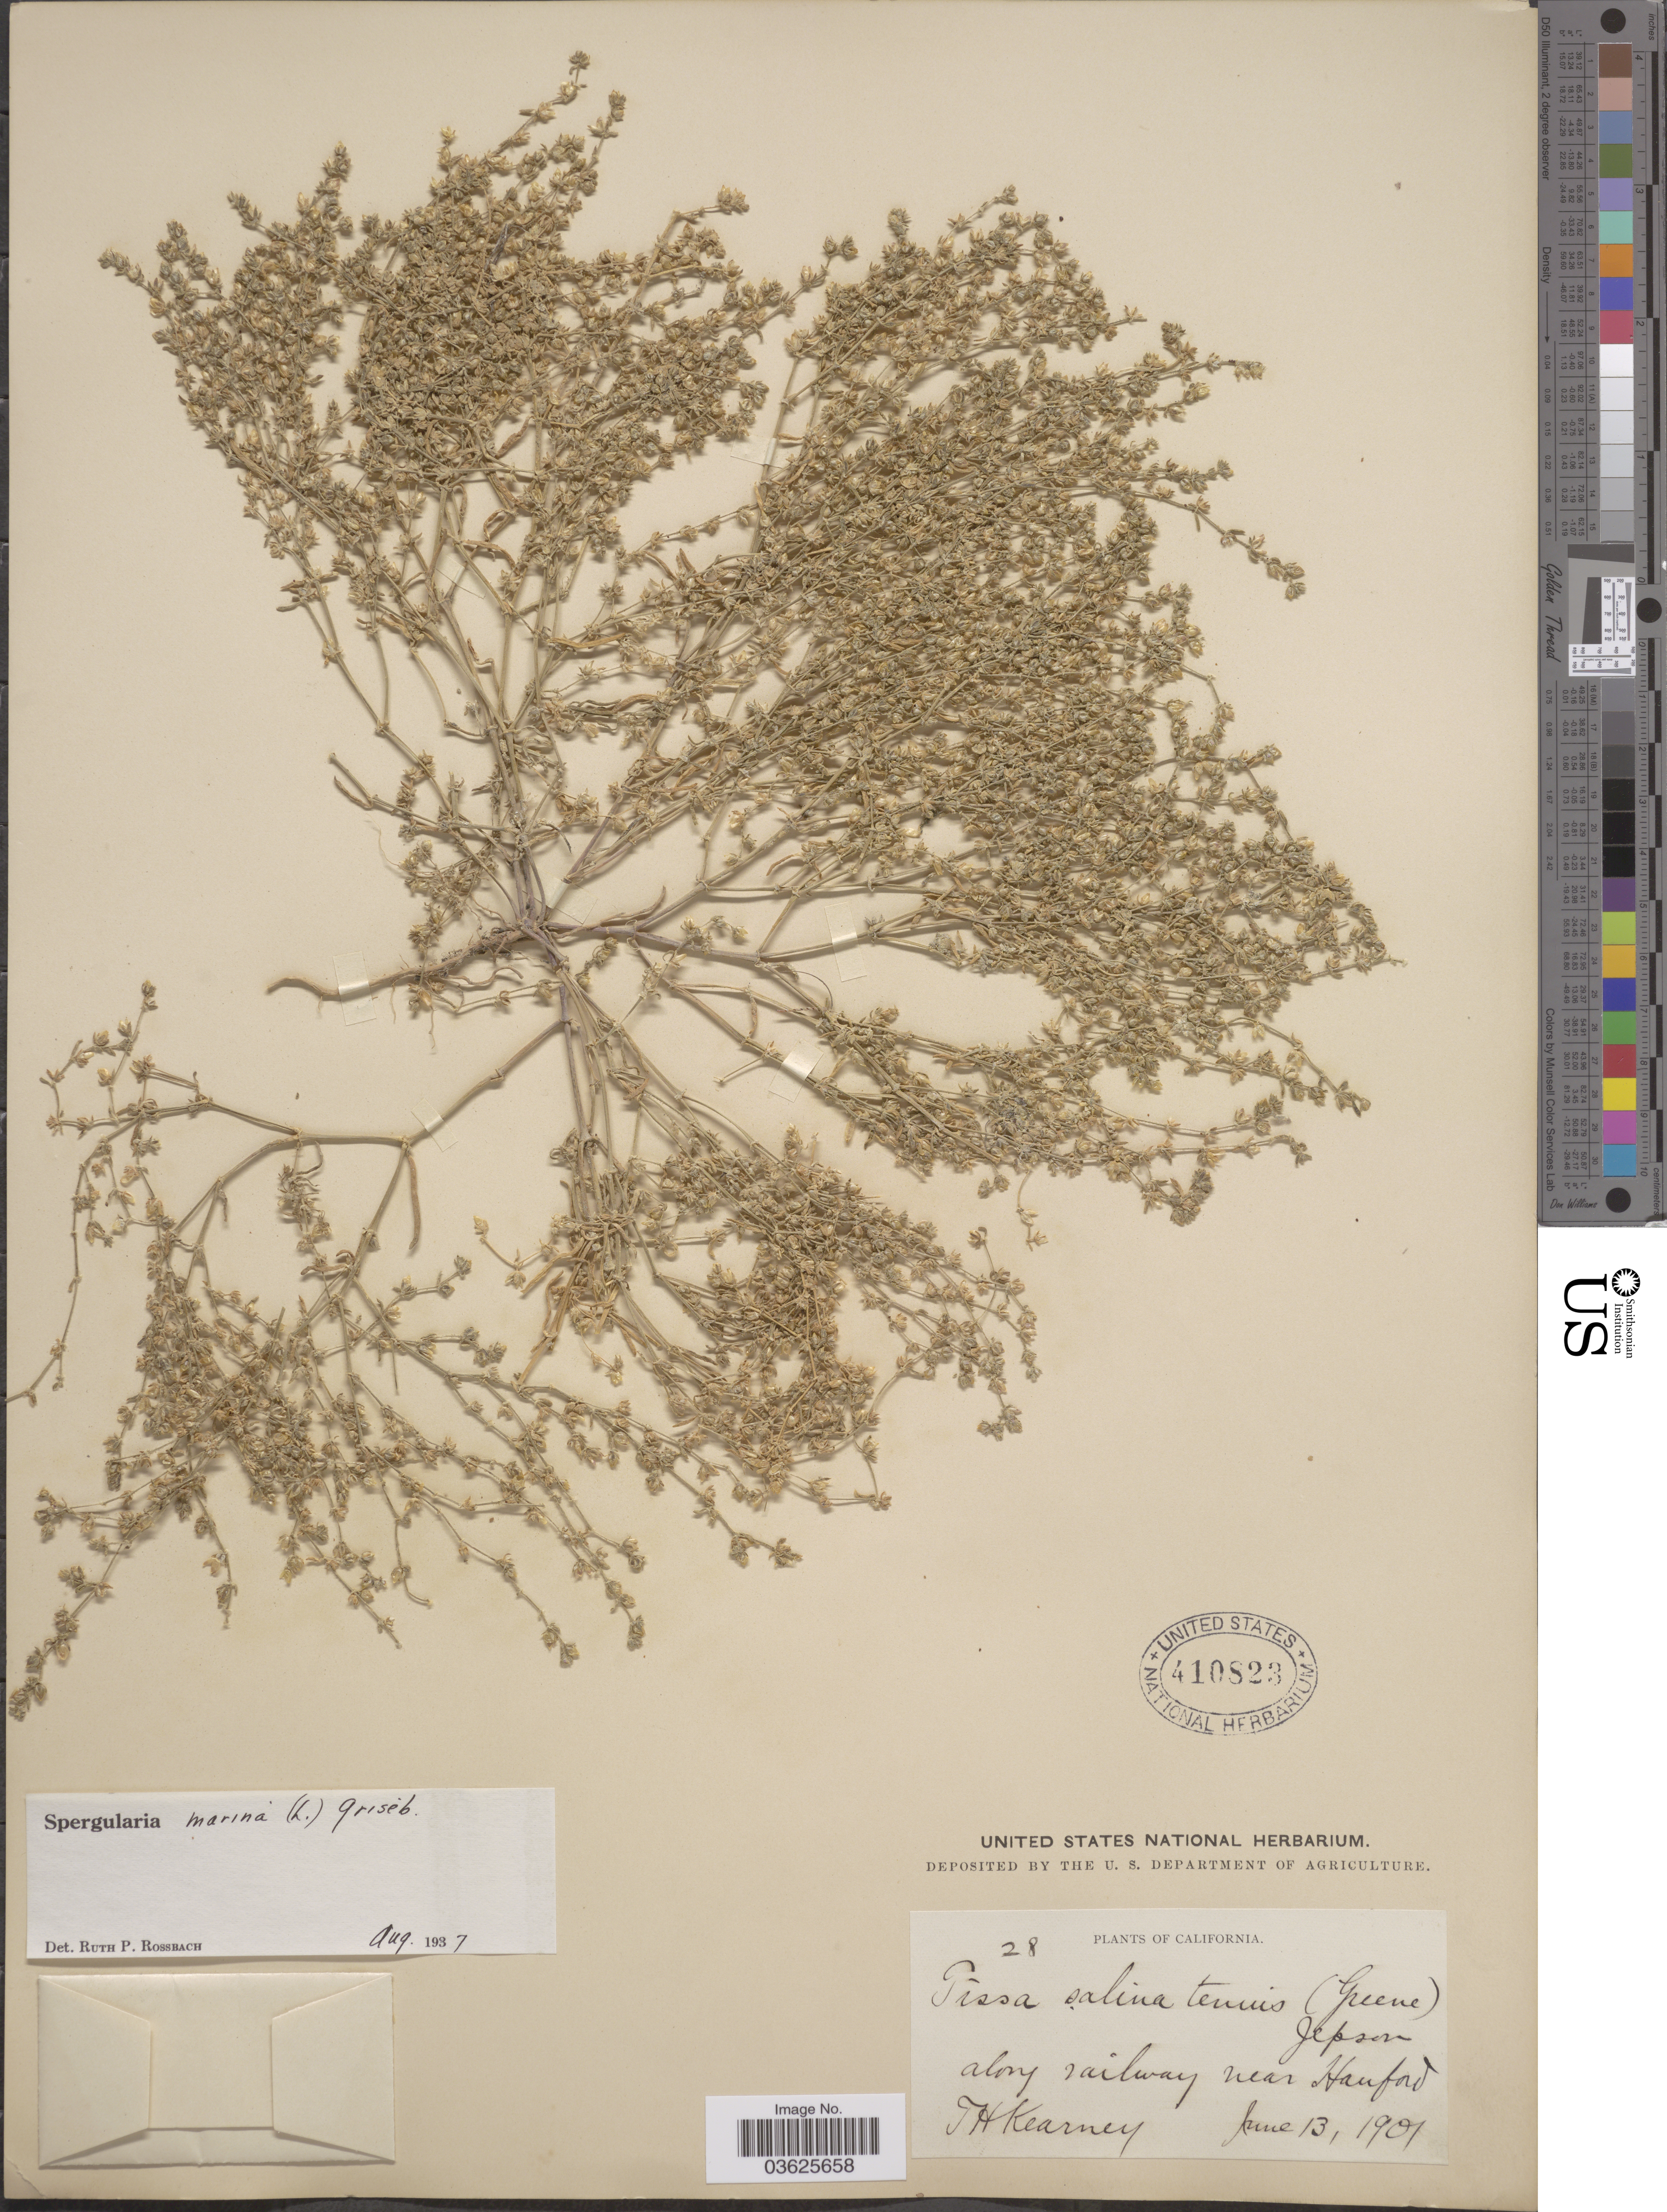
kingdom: Plantae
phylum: Tracheophyta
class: Magnoliopsida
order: Caryophyllales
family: Caryophyllaceae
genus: Spergularia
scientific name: Spergularia marina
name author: (L.) Griseb.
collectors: T. H. Kearney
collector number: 28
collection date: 1901-06-13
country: United States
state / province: California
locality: Along railway near Hanford.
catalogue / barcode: US 410823